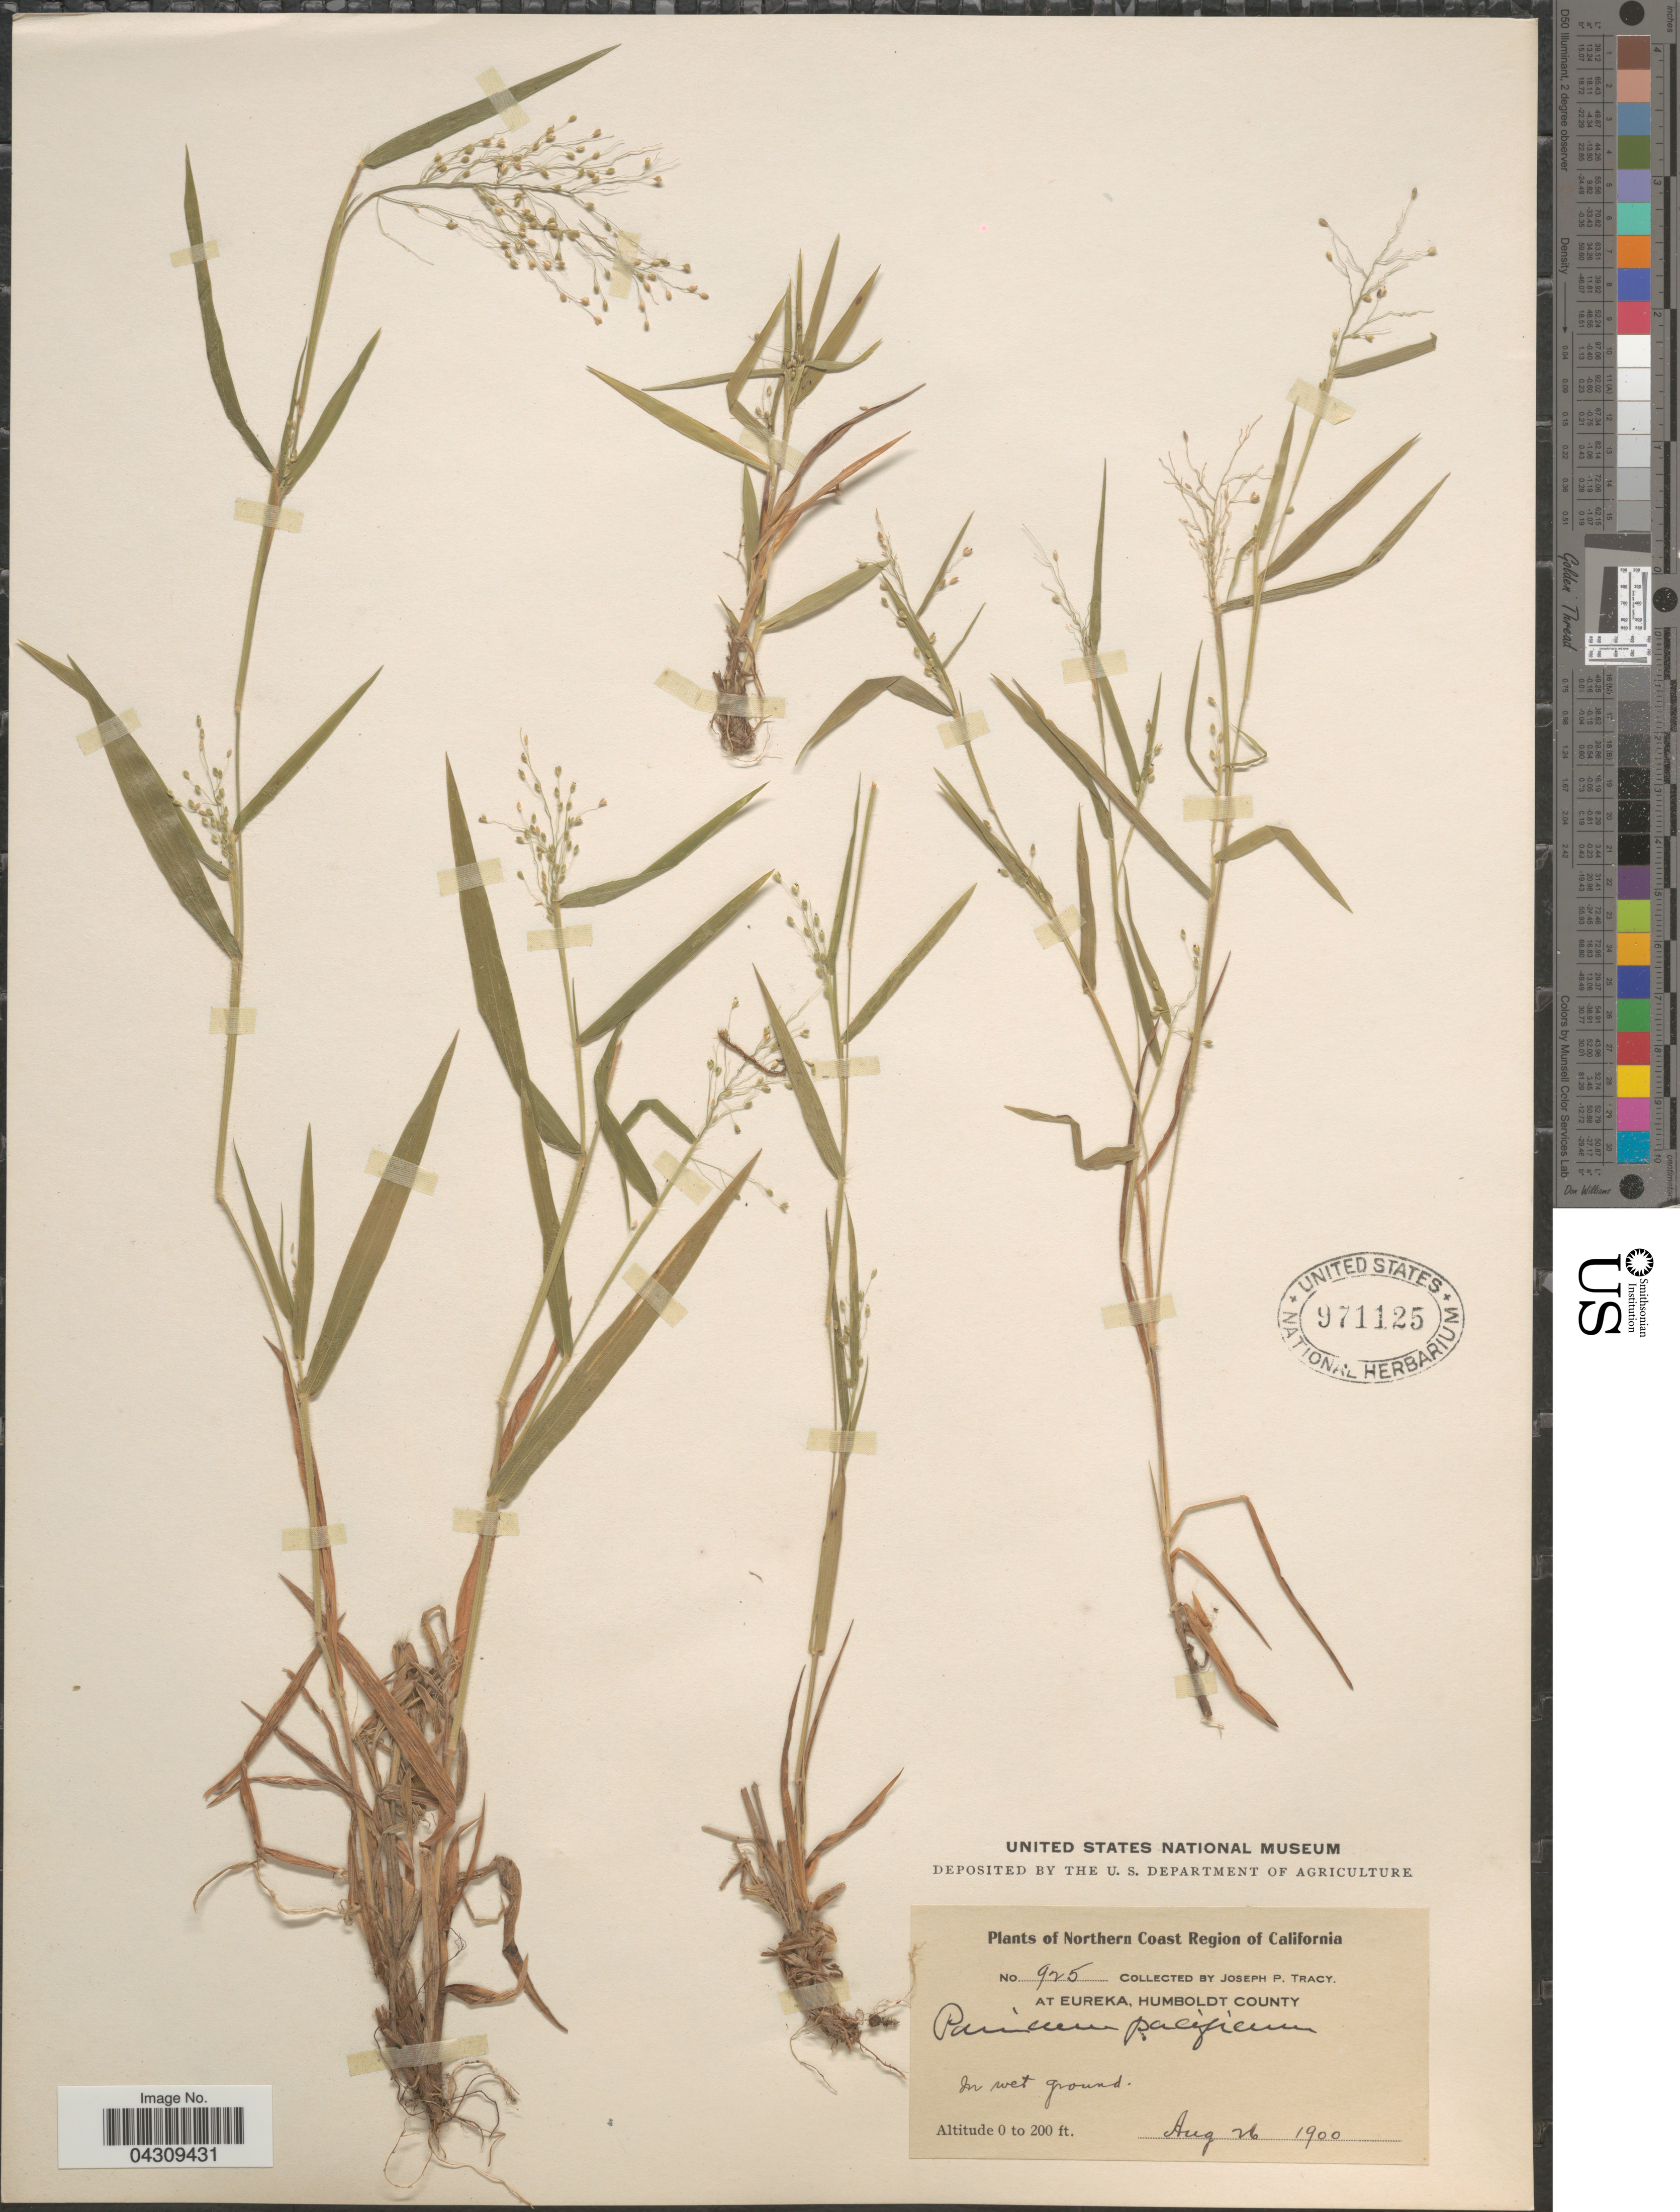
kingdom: Plantae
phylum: Tracheophyta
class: Liliopsida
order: Poales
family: Poaceae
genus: Dichanthelium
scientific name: Dichanthelium acuminatum var. acuminatum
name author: (Sw.) Gould & C.A. Clark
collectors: J. Tracy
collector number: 925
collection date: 1900-08-26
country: United States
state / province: California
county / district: Humboldt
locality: Northern Coast Region of California. At Eureka, Humboldt County. In wet ground.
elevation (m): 0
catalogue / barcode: US 971125